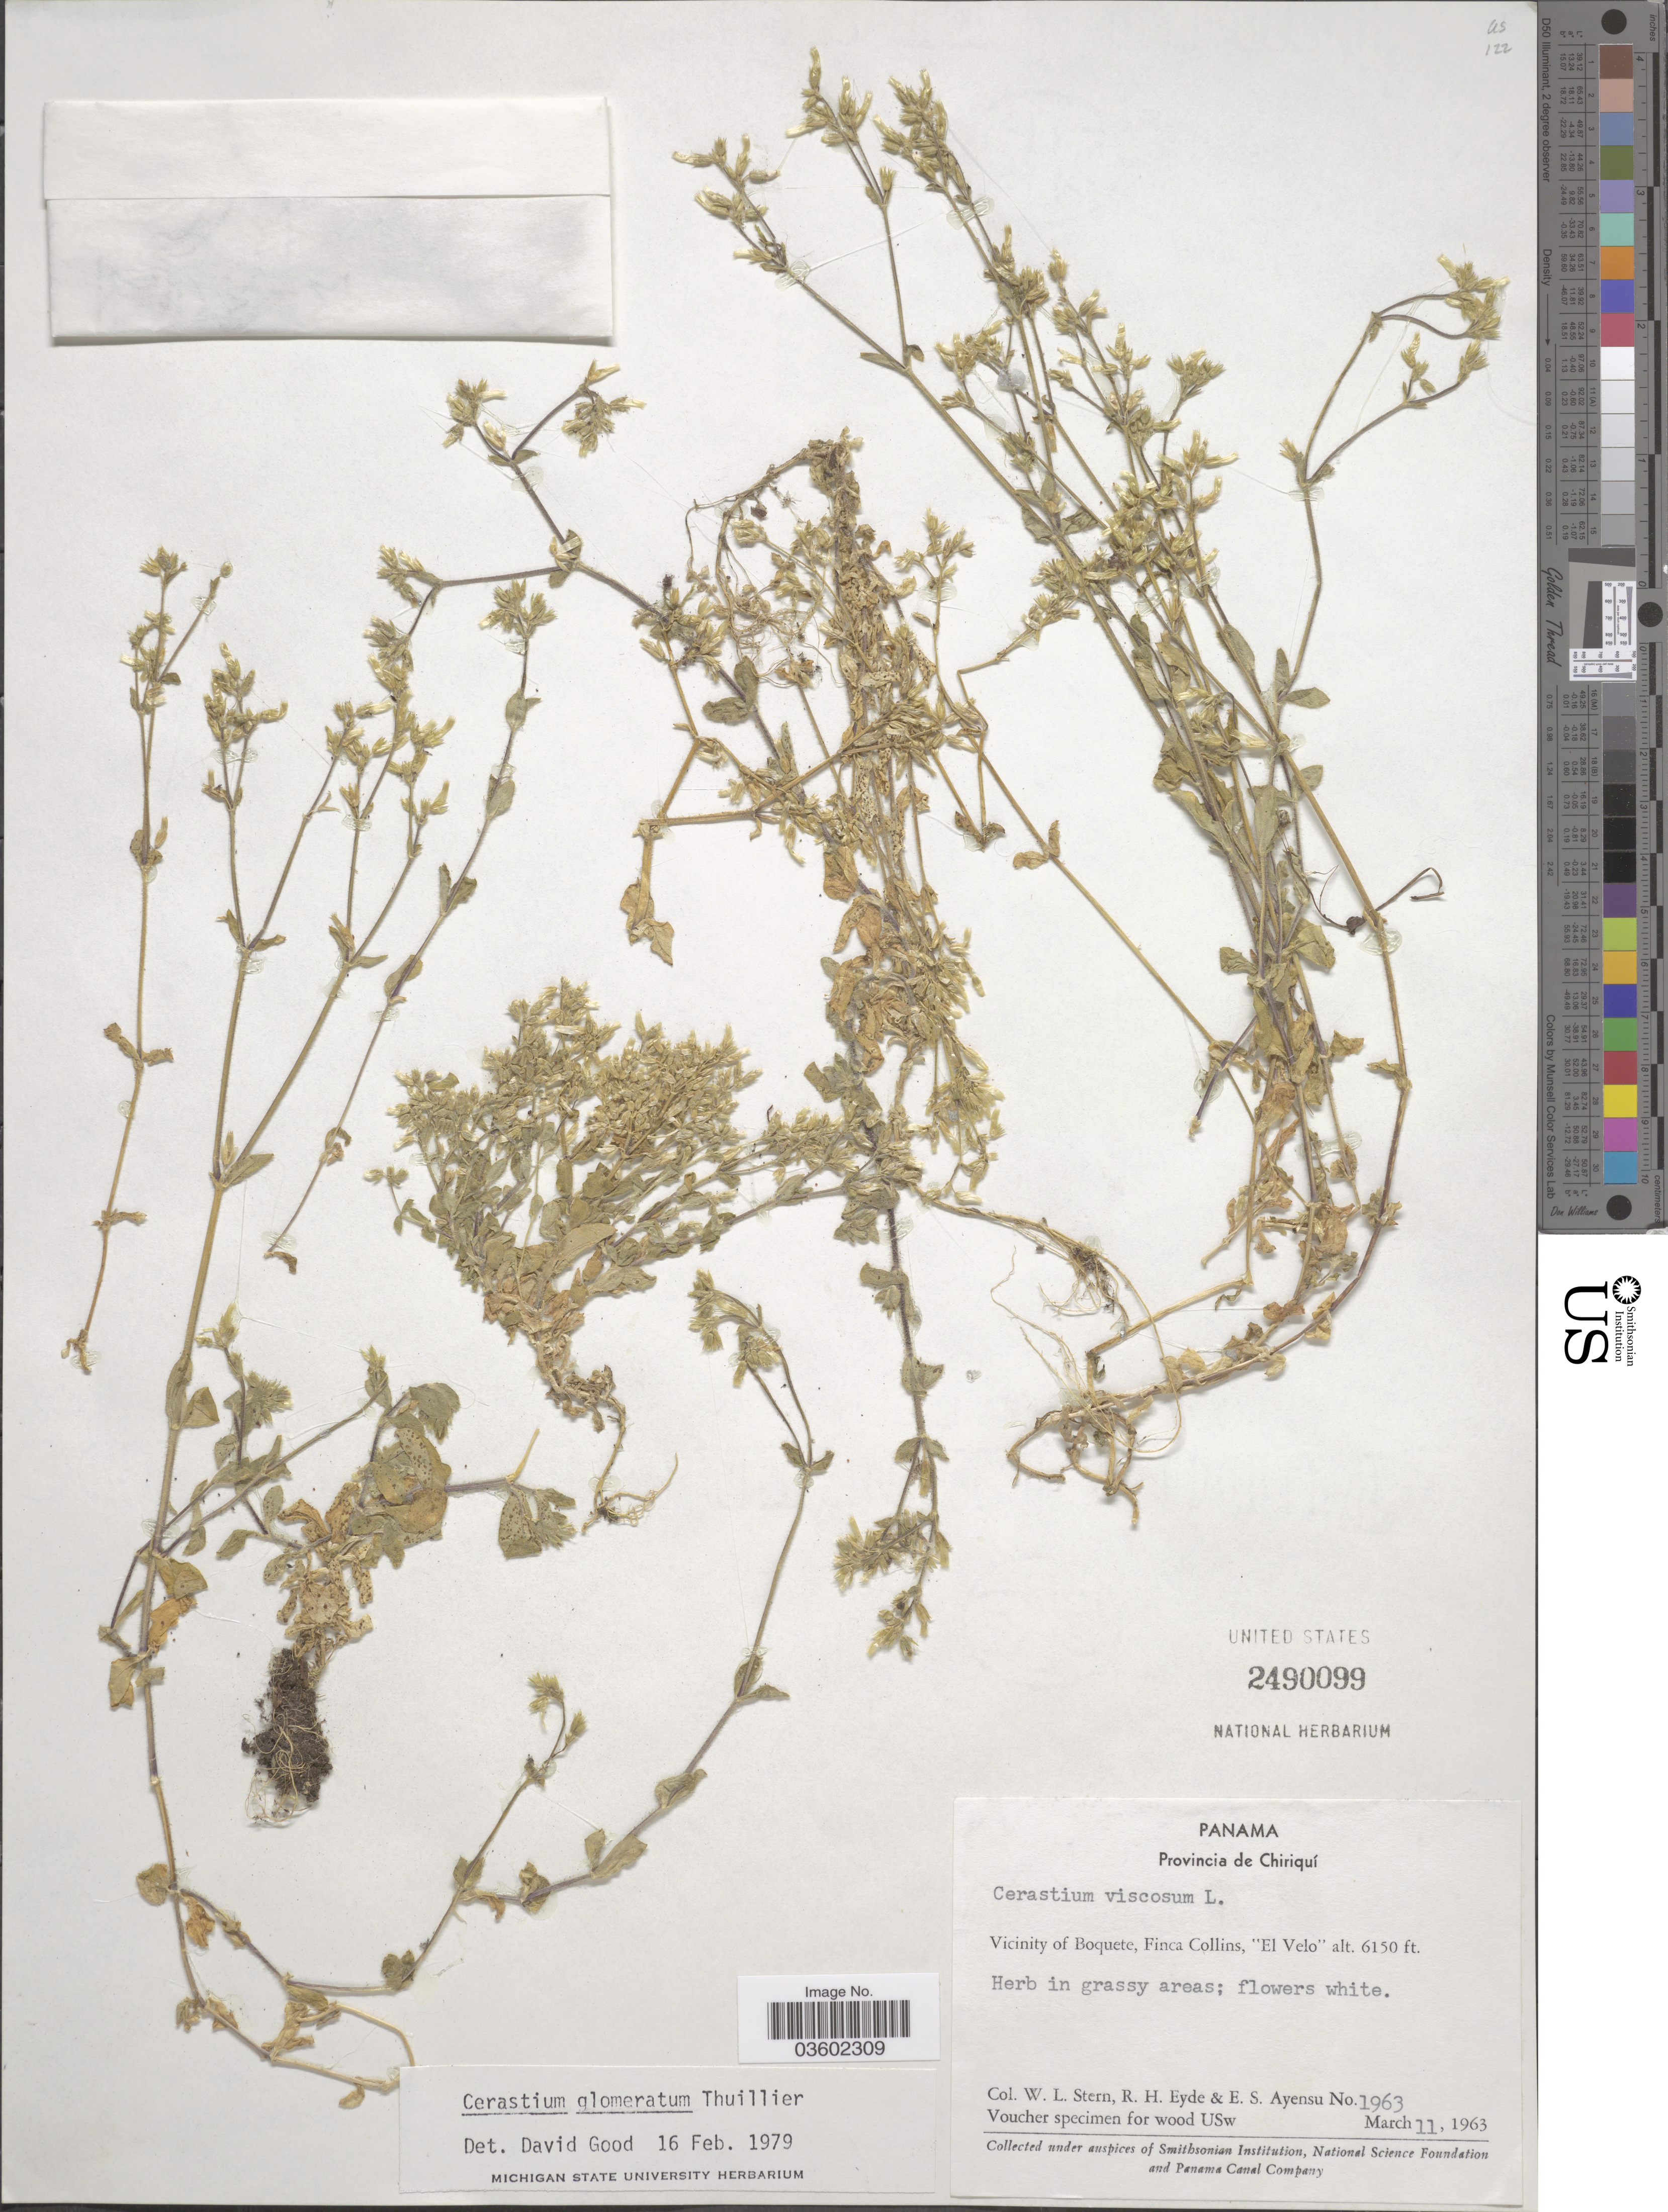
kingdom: Plantae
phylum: Tracheophyta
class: Magnoliopsida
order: Caryophyllales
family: Caryophyllaceae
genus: Cerastium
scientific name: Cerastium glomeratum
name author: Thuill.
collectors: W. L. Stern, R. H. Eyde & E. S. Ayensu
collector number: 1963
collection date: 1963-03-11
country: Panama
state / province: Chiriqui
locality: Vicinity of Boquete, Finca Collins, "El Velo".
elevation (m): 1875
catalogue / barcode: US 2490099